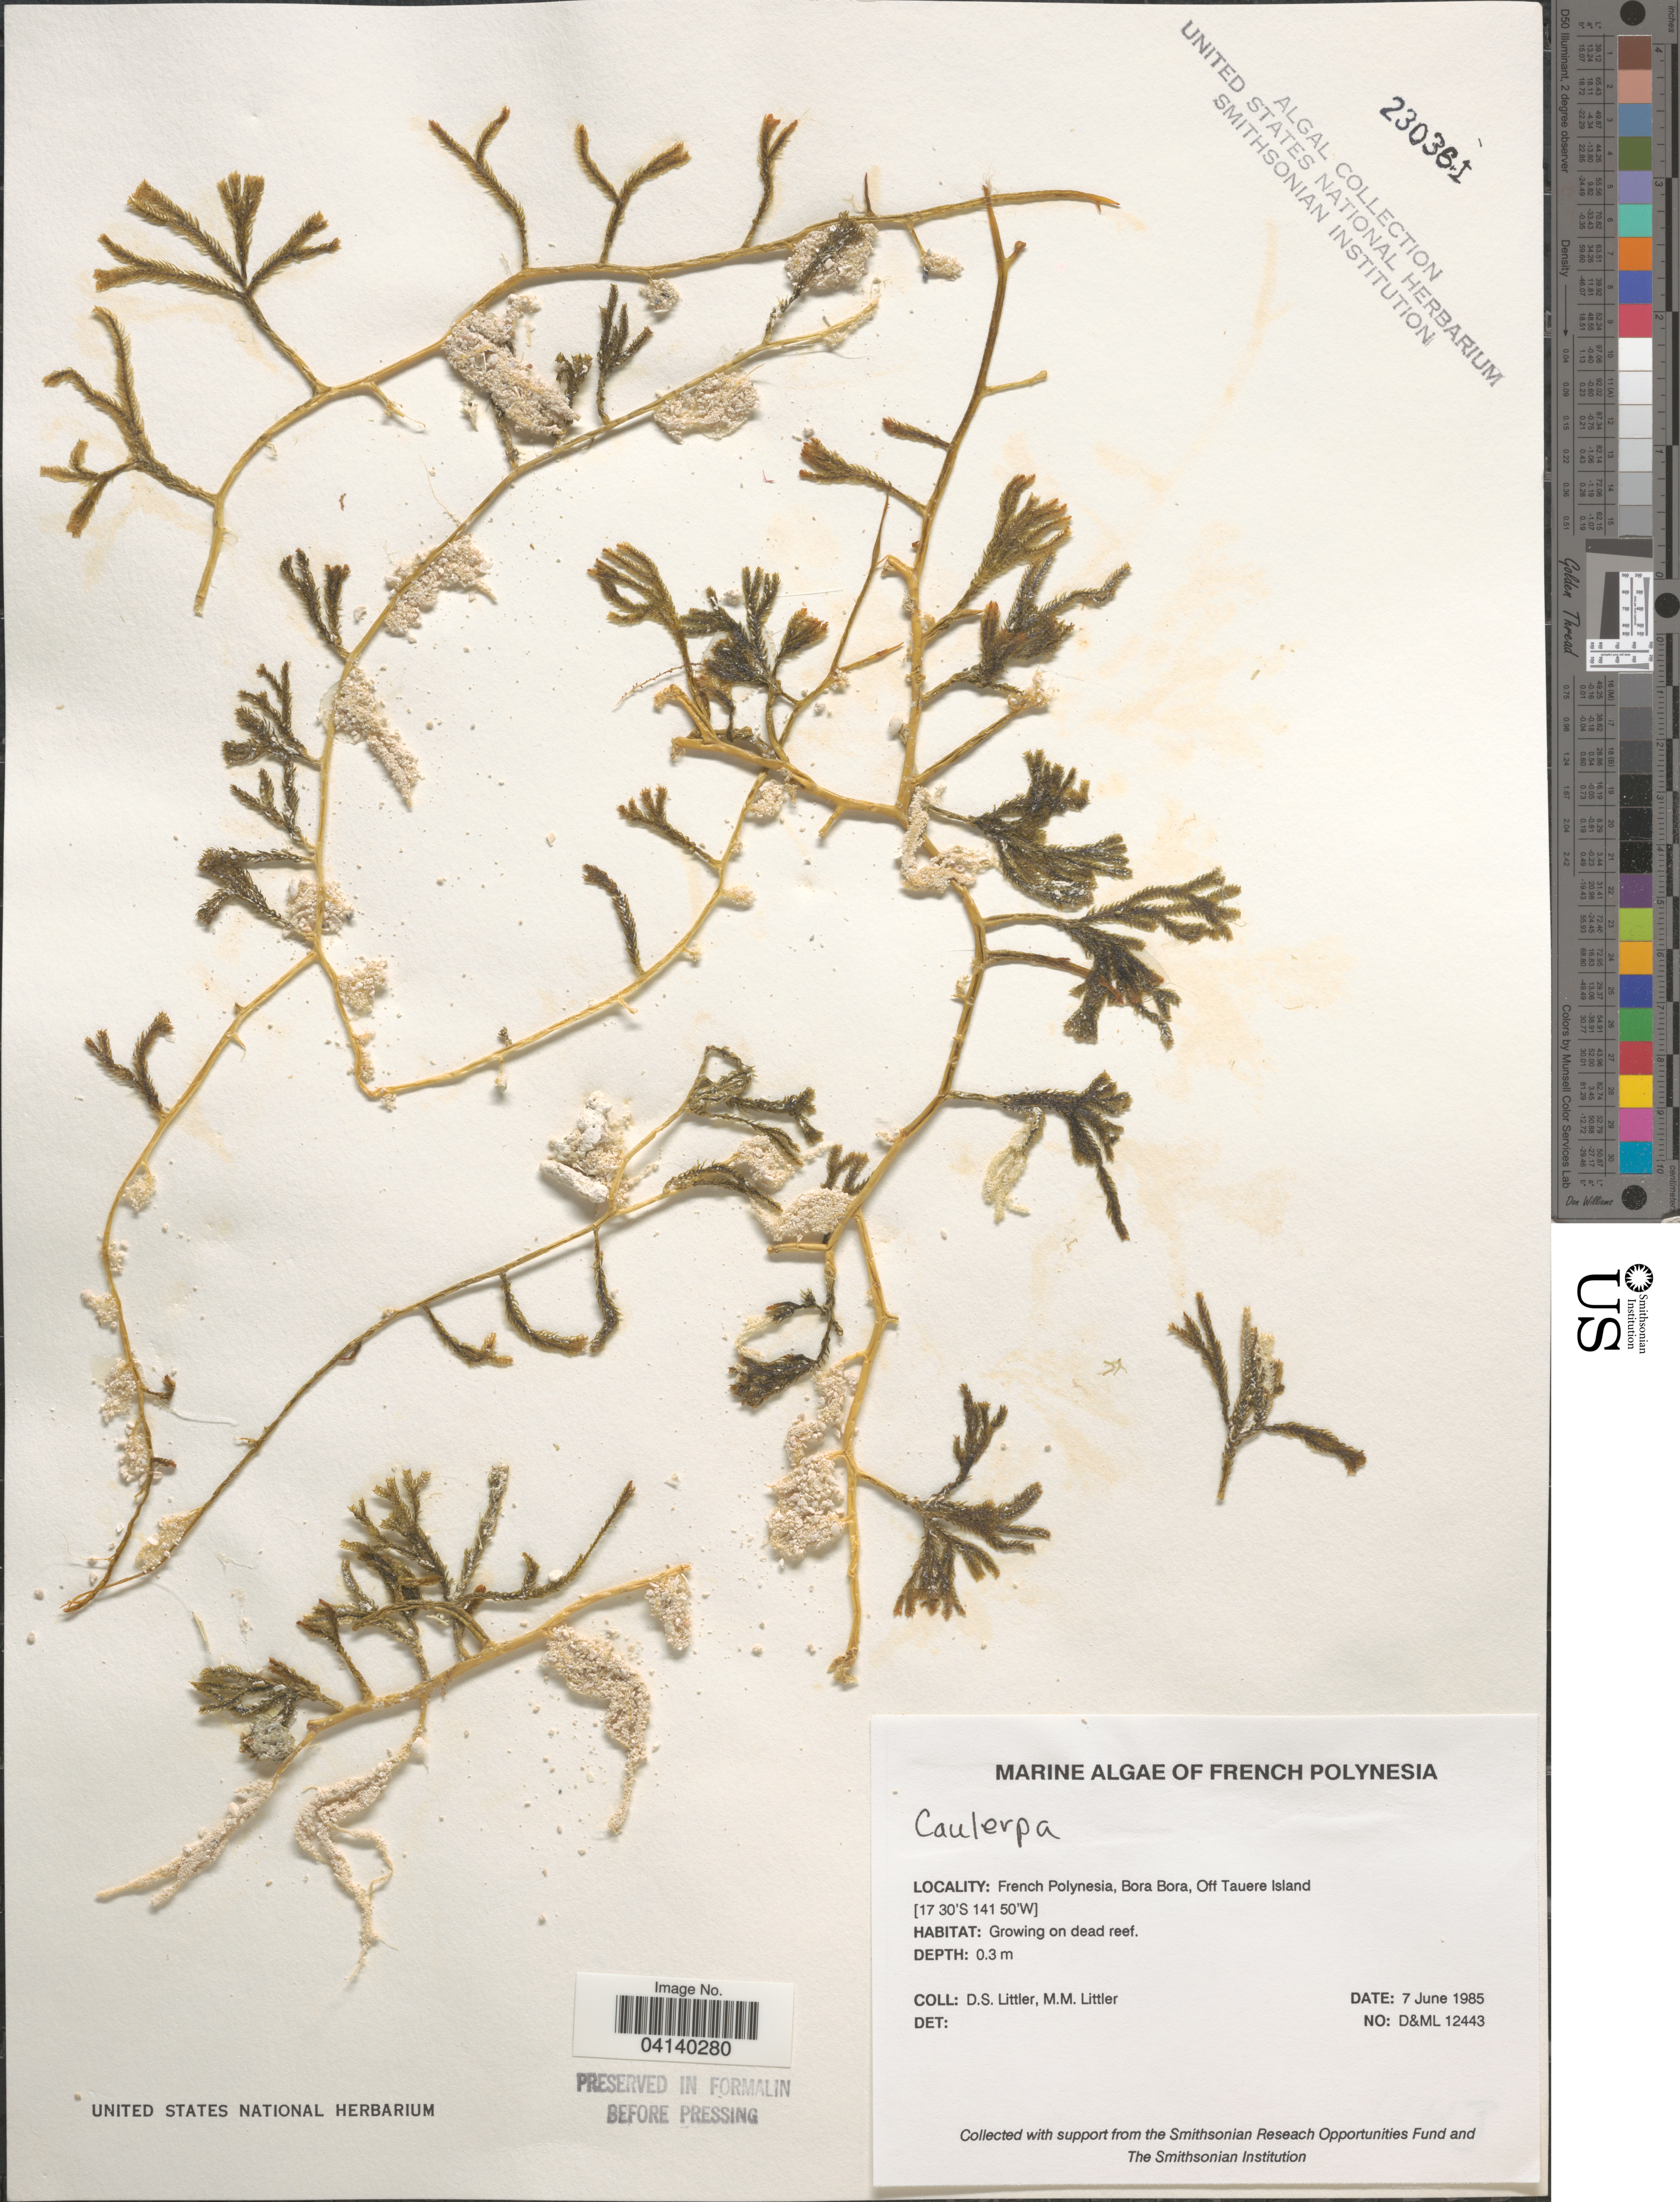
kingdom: Plantae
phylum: Chlorophyta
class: Ulvophyceae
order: Bryopsidales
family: Caulerpaceae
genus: Caulerpa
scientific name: Caulerpa sp.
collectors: D. S. Littler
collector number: D&ML12443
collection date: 1985-06-07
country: French Polynesia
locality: Bora Bora, Off Tauere Island.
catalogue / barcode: US 230361